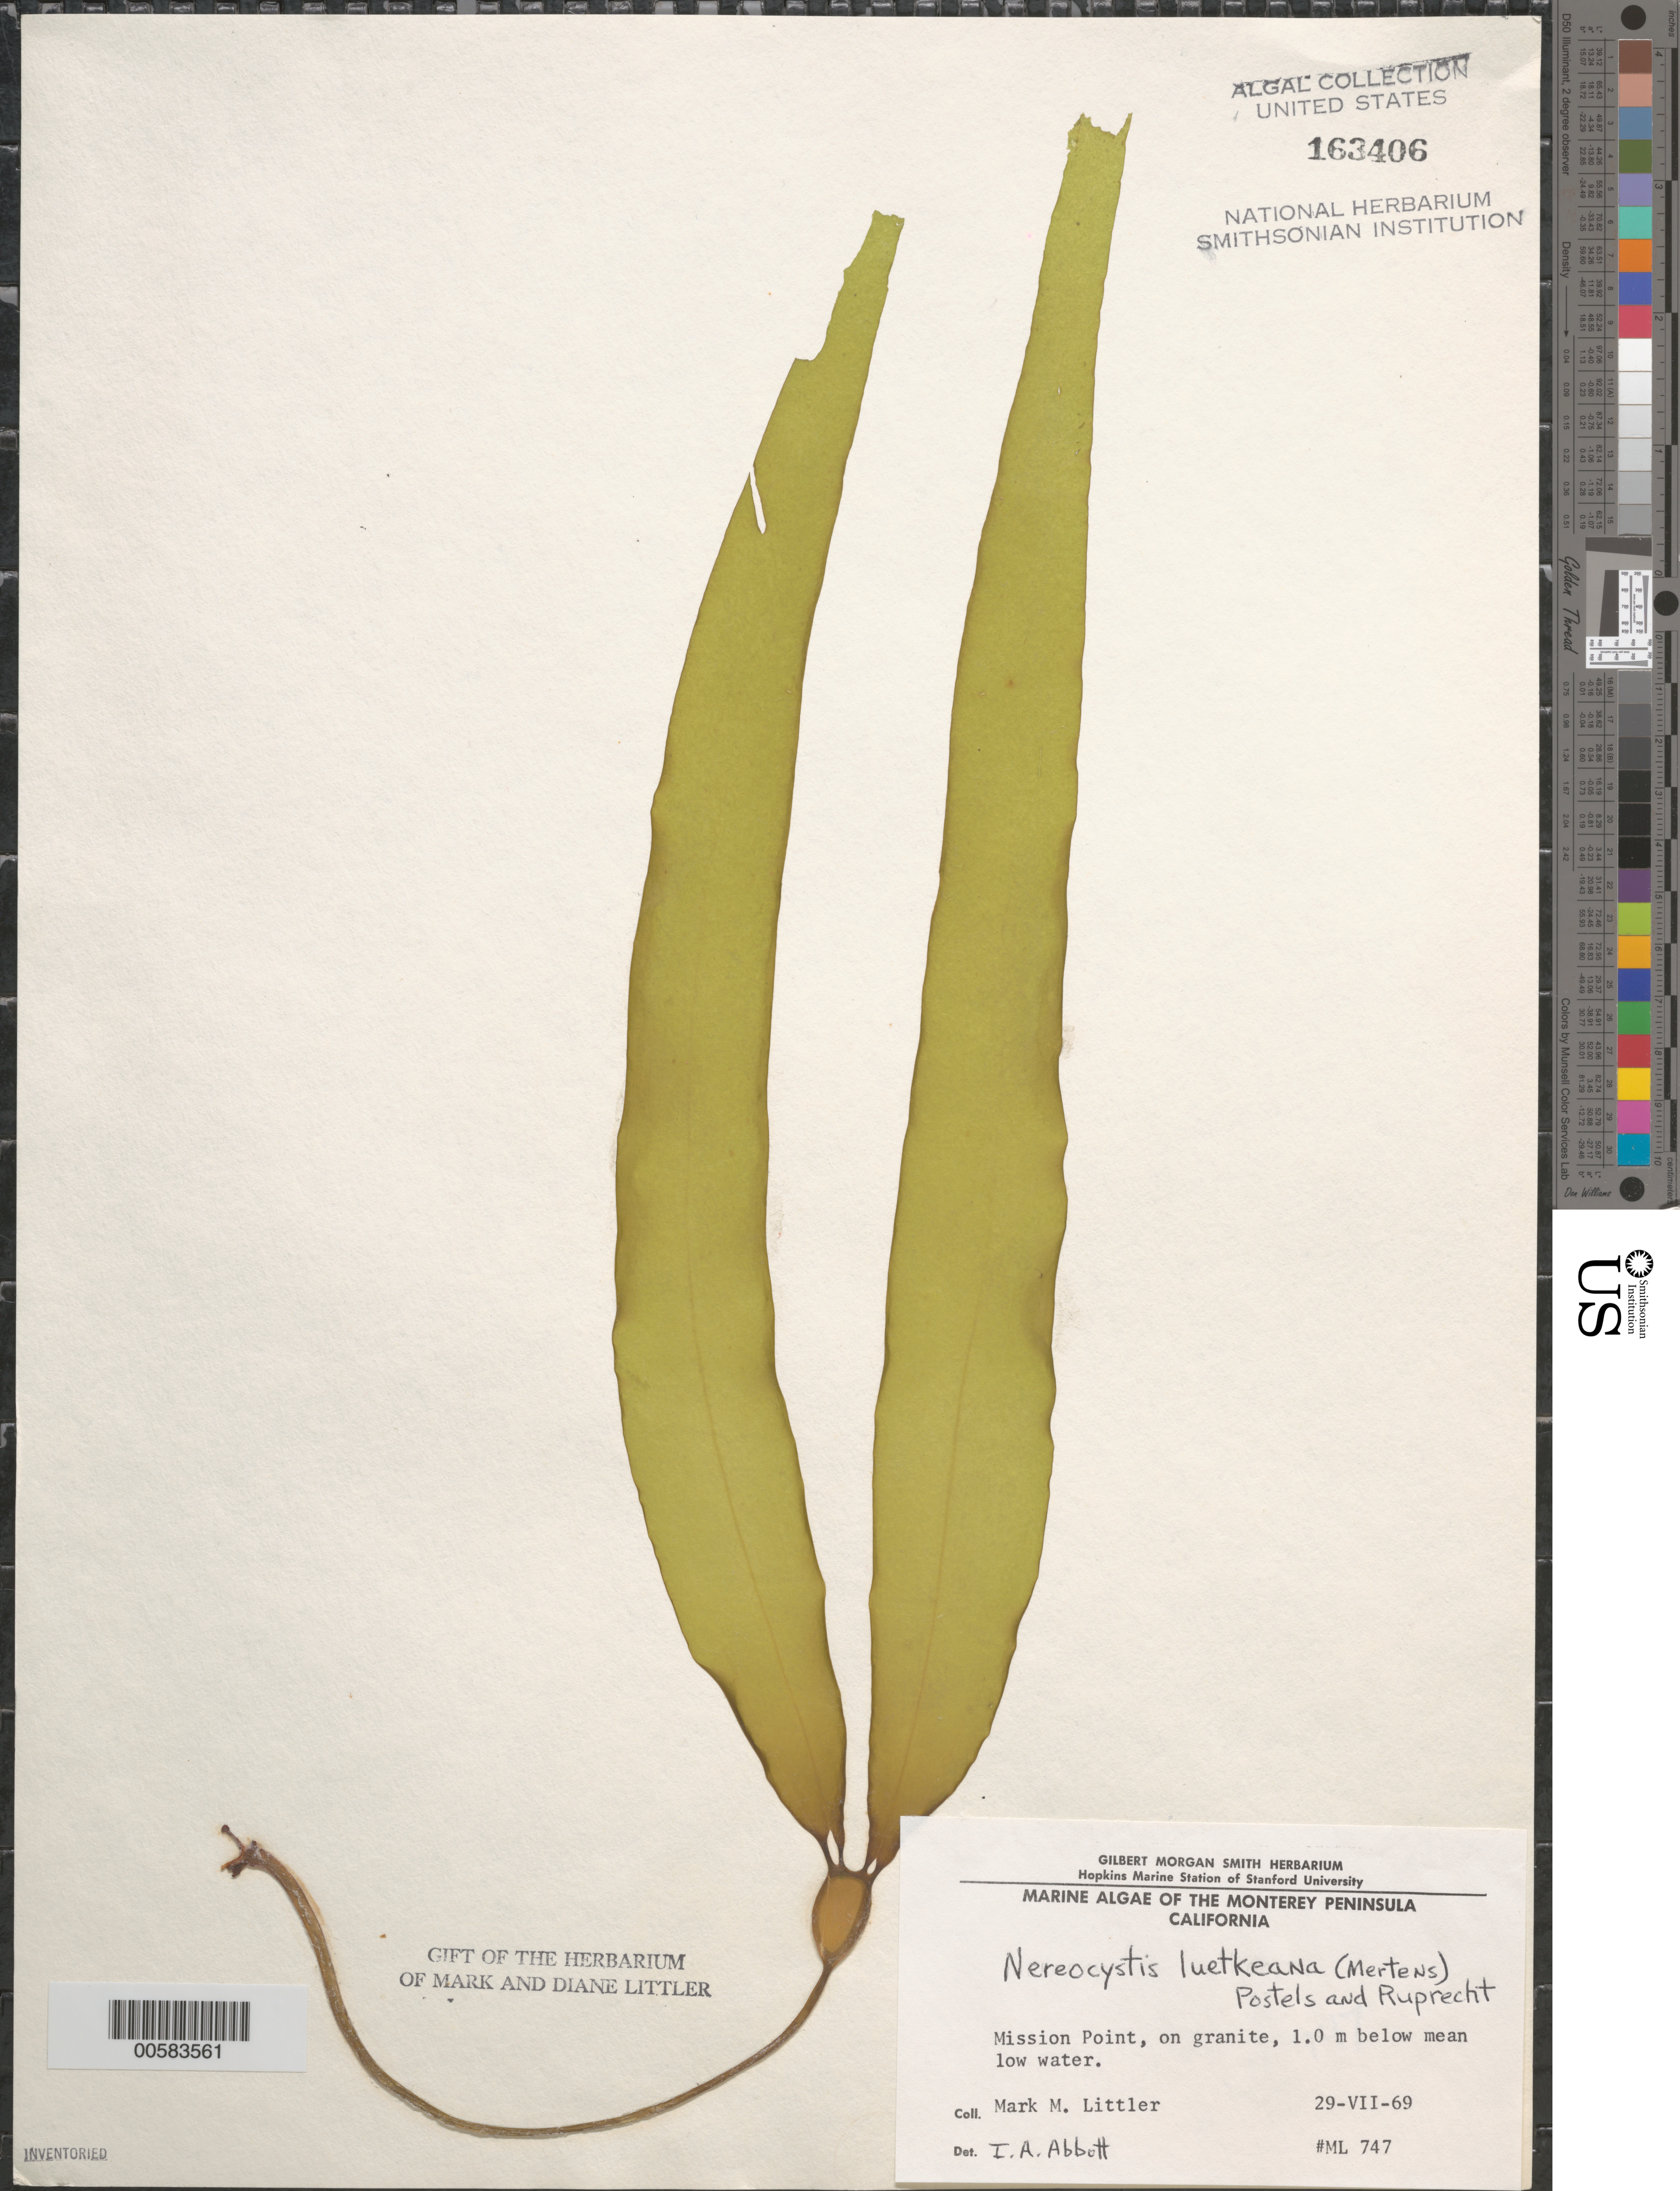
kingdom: Chromista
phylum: Ochrophyta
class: Phaeophyceae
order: Laminariales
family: Laminariaceae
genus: Nereocystis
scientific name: Nereocystis luetkeana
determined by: Abbott, Isabella A.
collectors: M. M. Littler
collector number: ML 747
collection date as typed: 29 Jul 1969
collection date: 1969-07-29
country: United States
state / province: California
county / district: Monterey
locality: Mission Point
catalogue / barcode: US 163406